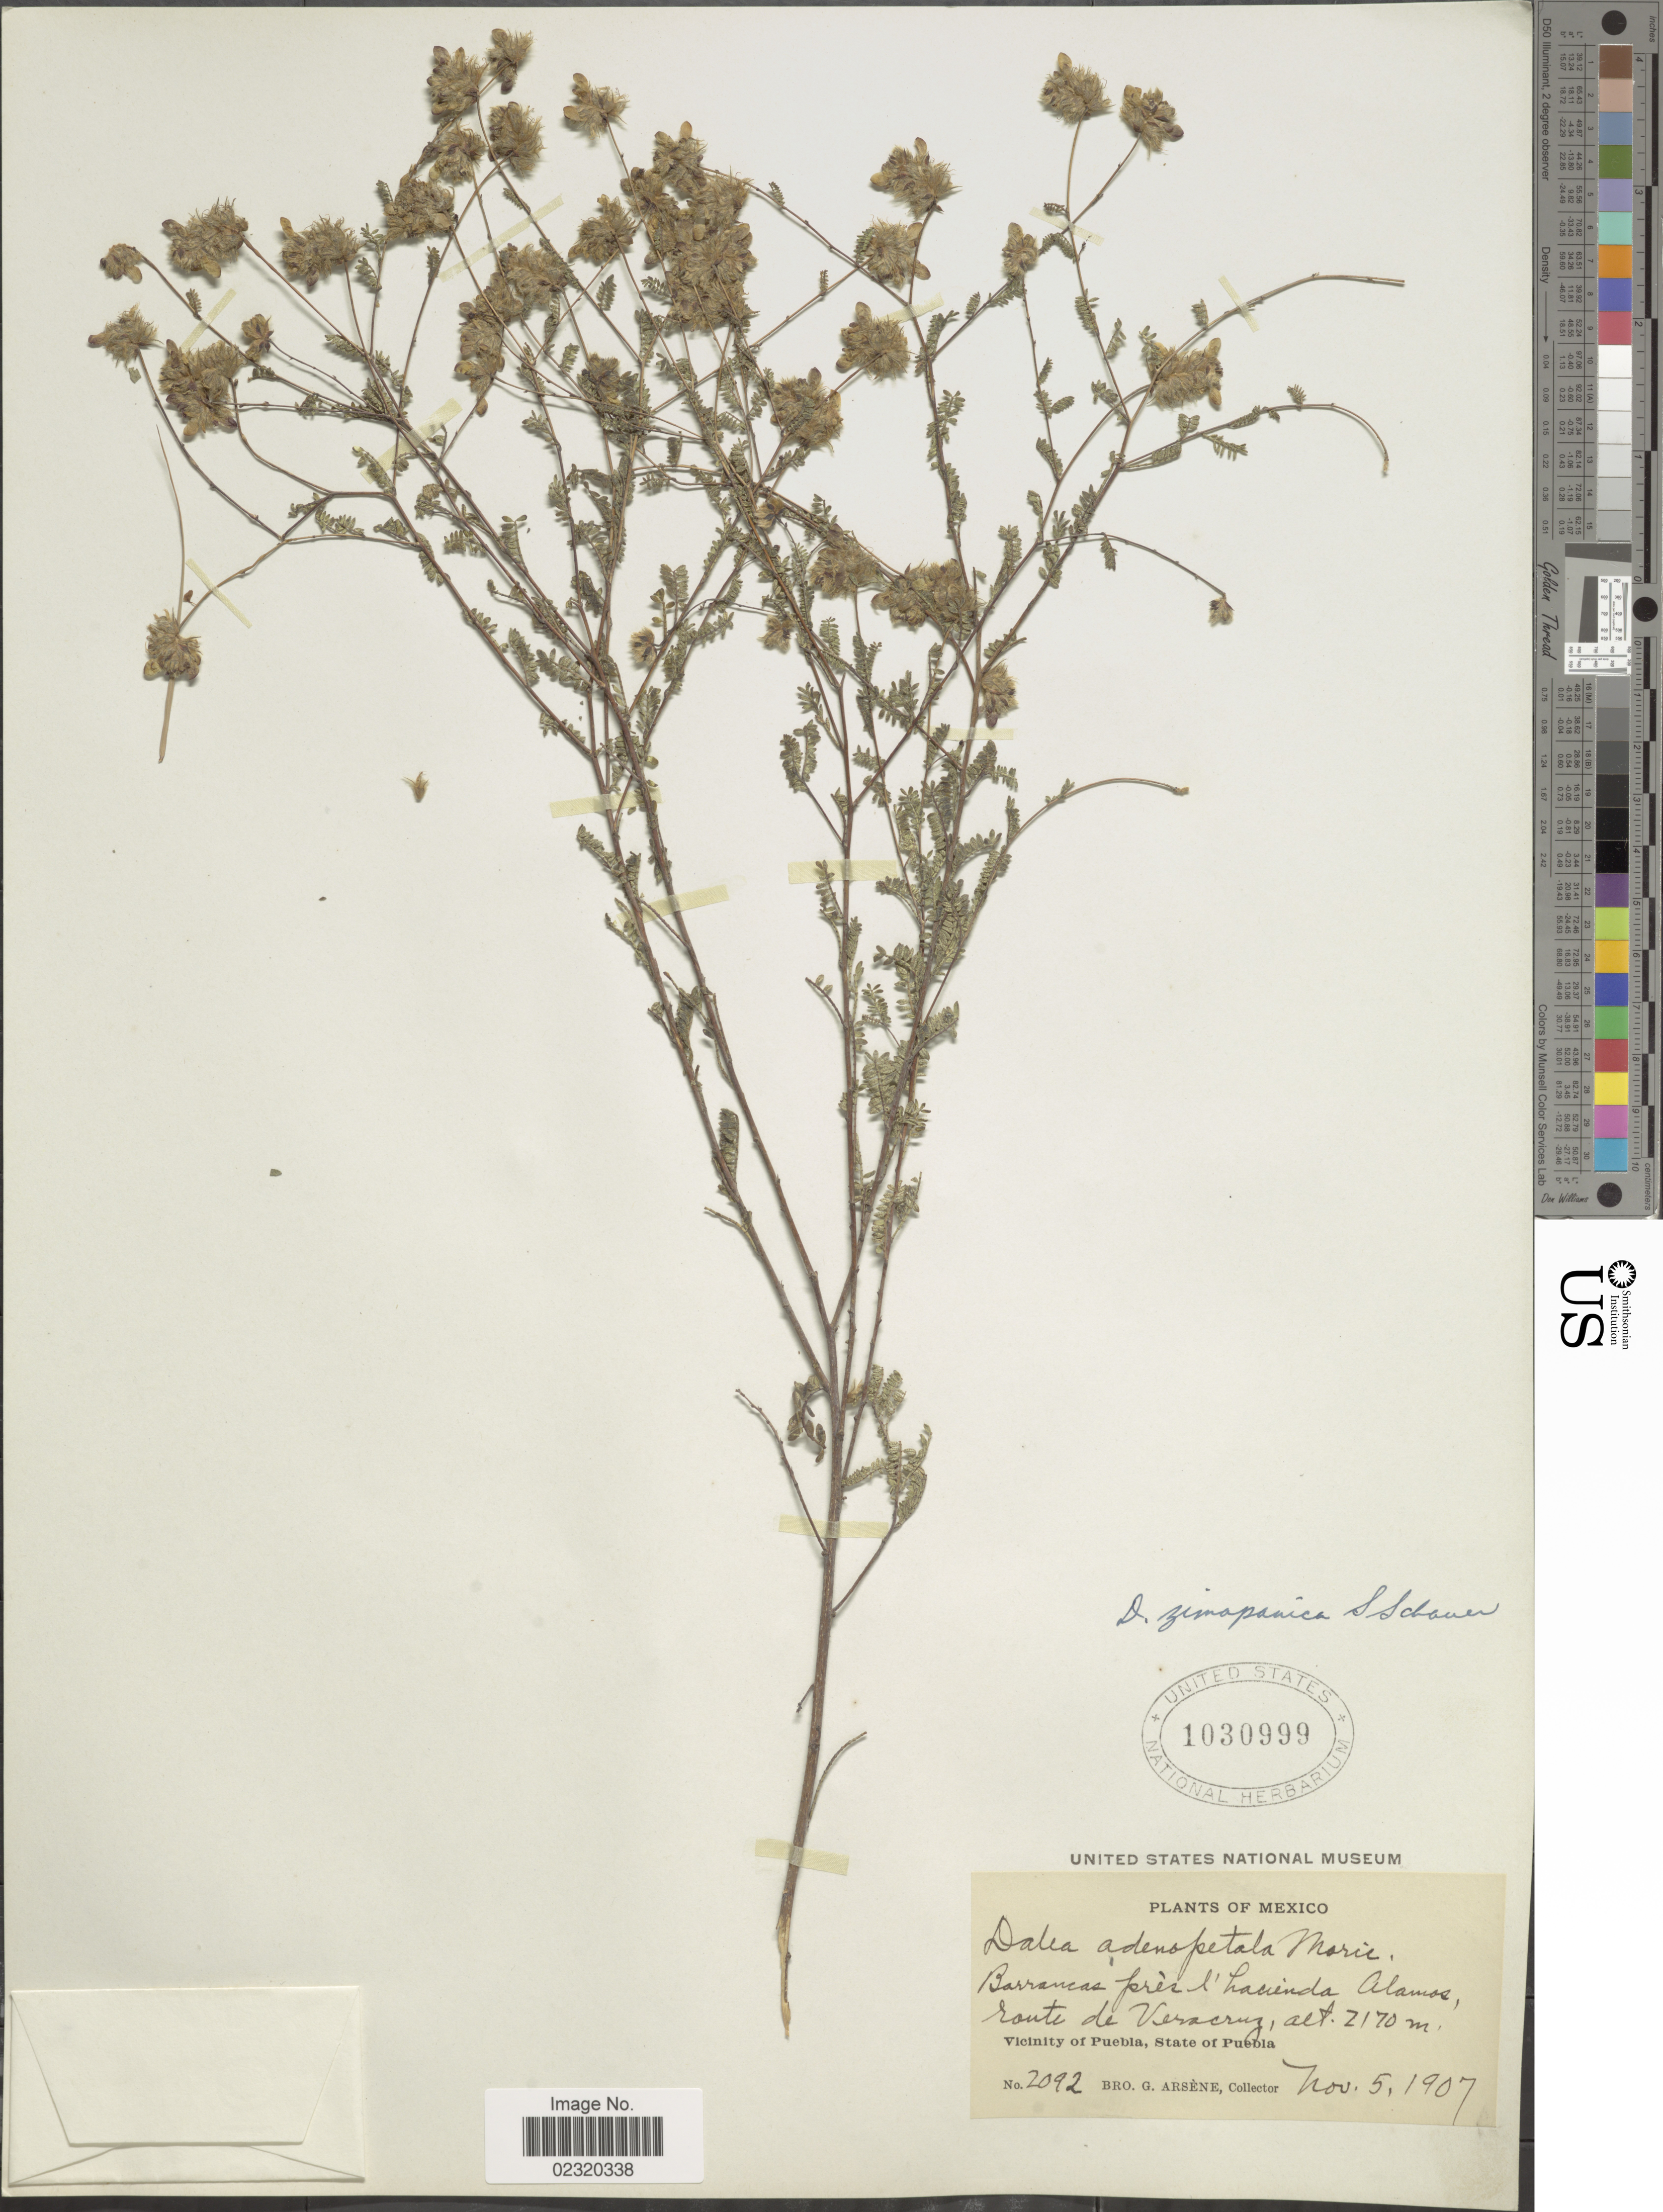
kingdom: Plantae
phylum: Tracheophyta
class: Magnoliopsida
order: Fabales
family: Fabaceae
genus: Dalea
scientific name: Dalea zimapanica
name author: S. Schauer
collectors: Bro. G. Arsène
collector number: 2092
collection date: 1907-11-05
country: Mexico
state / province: Puebla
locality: Barrancas prés l'hacienda Alamos, route de Veracruz, Vicinity of Puebla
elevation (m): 2170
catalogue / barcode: US 1030999